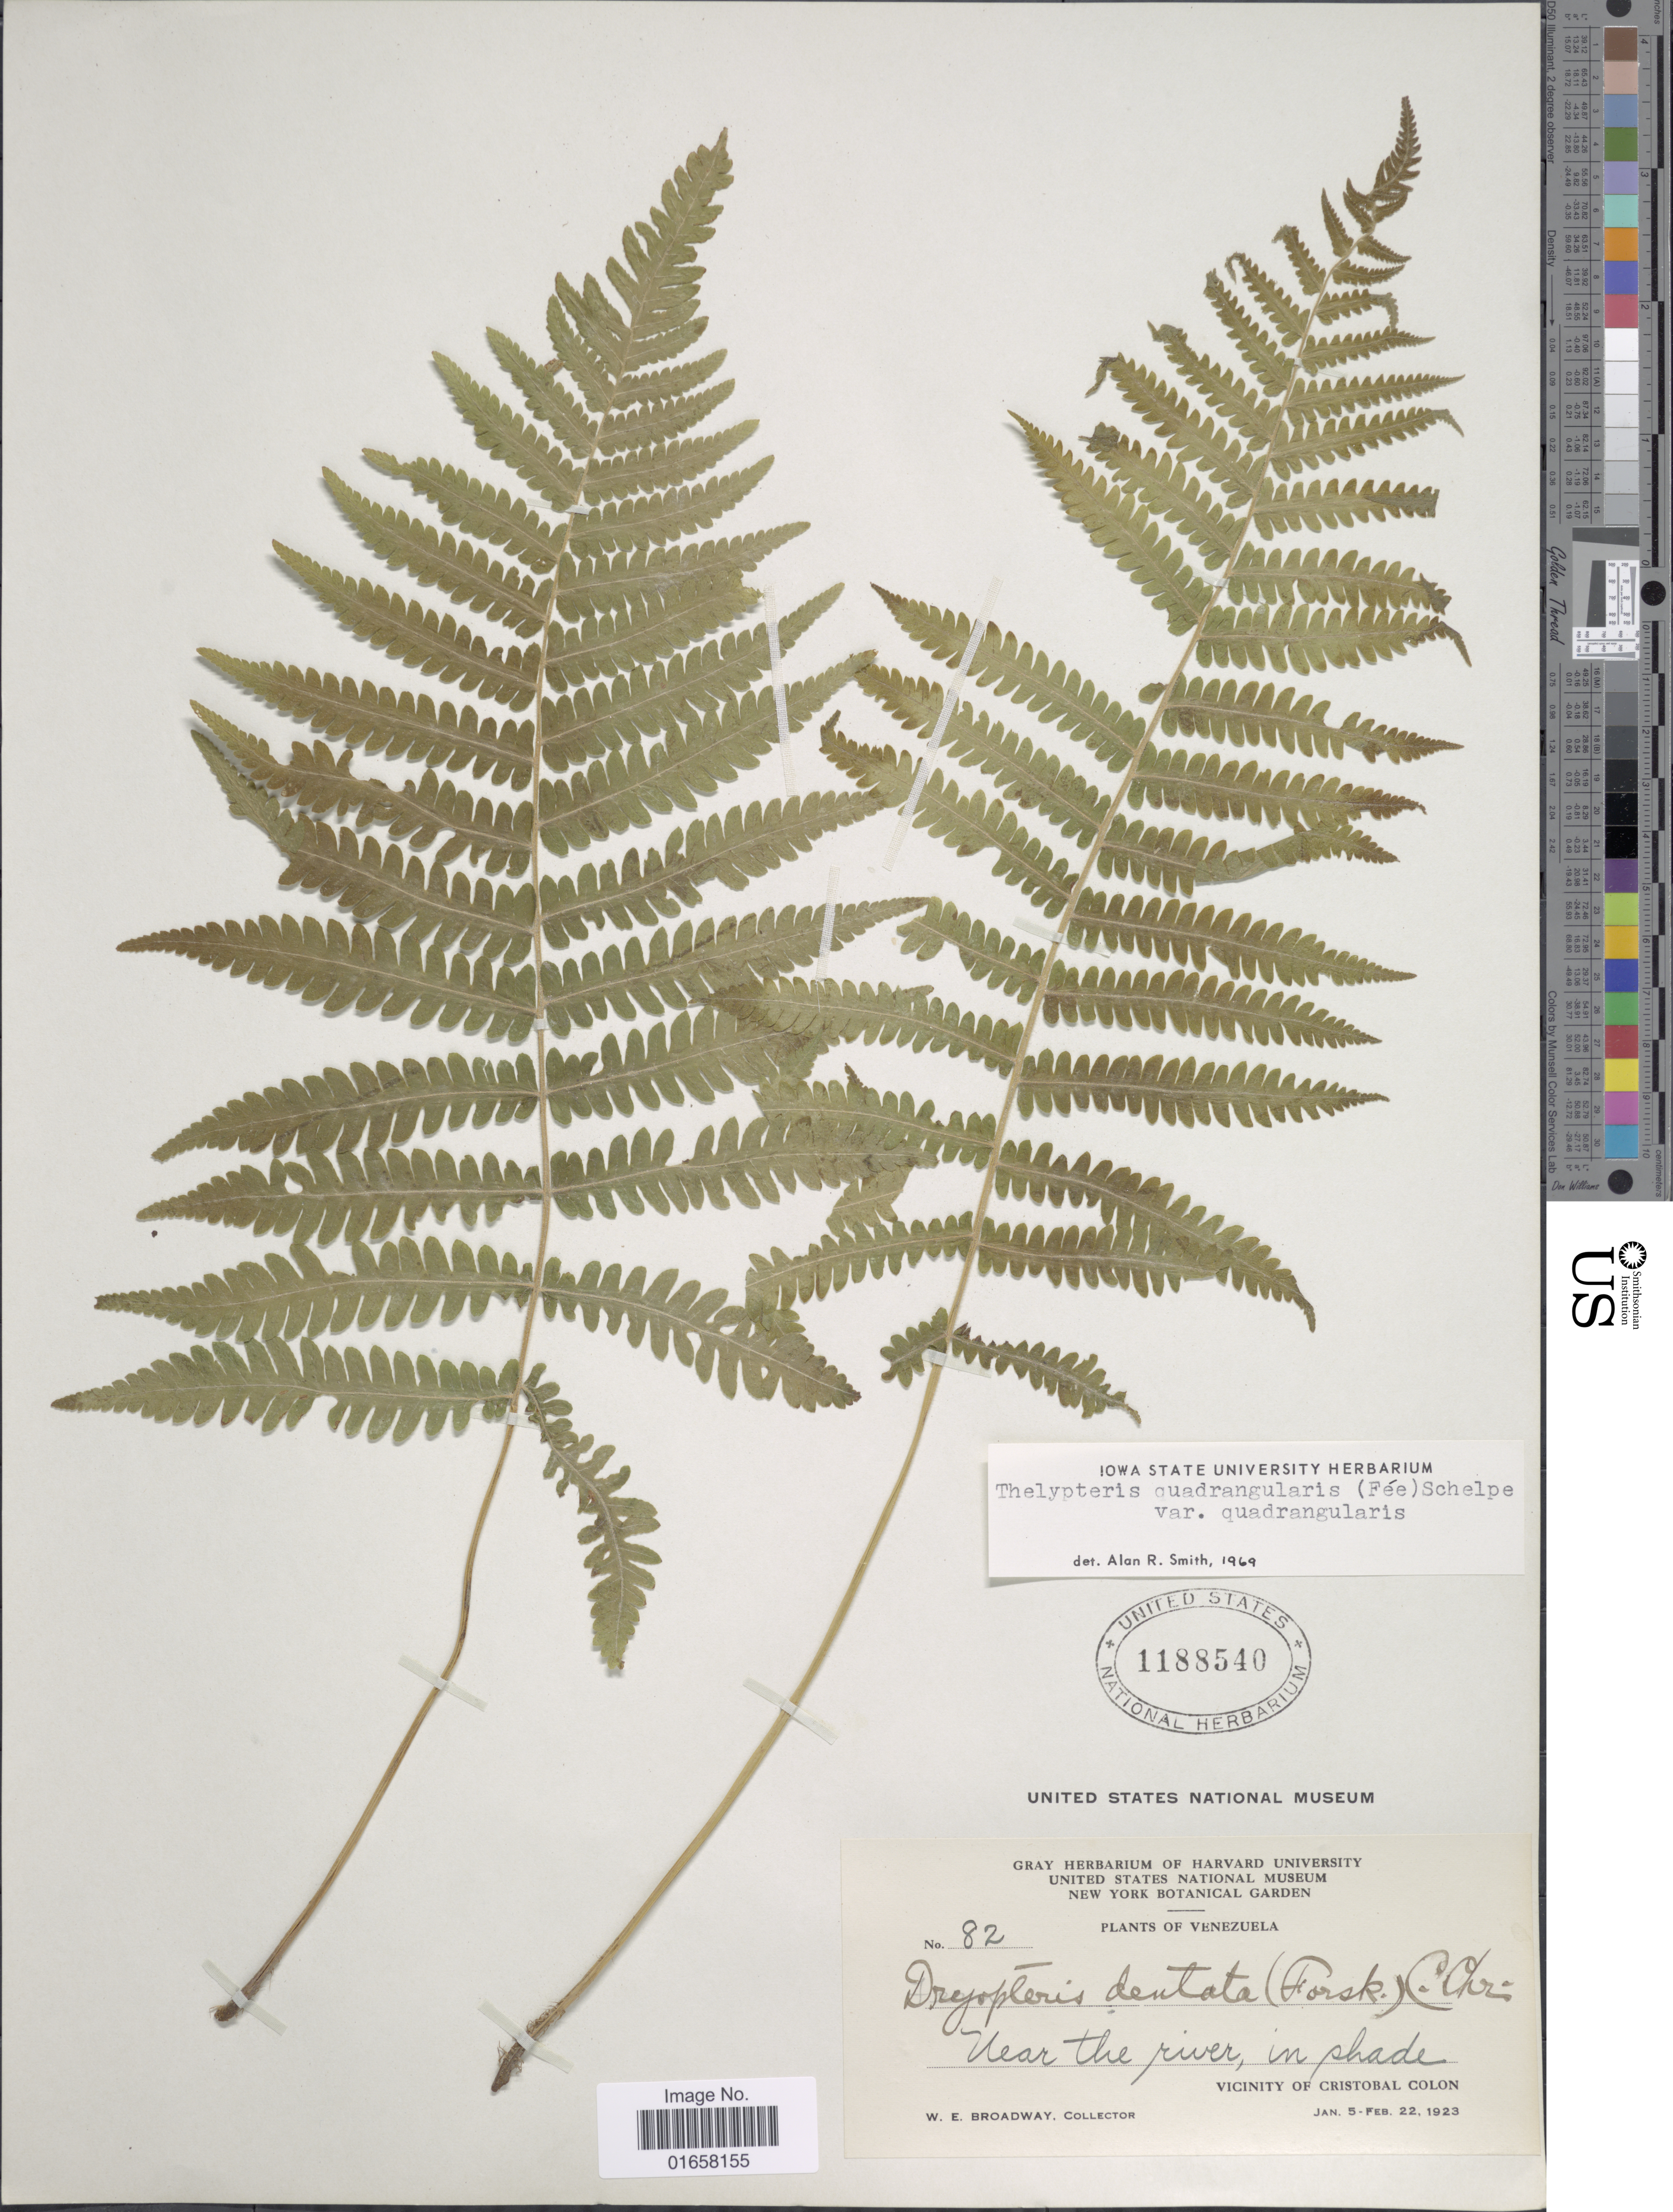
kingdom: Plantae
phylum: Tracheophyta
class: Polypodiopsida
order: Polypodiales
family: Thelypteridaceae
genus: Christella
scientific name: Christella hispidula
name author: (Decne.) Holttum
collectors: W. E. Broadway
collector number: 82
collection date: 1923-01-05/1923-02-22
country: Venezuela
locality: Near the river, Vicinity of Cristobal Colon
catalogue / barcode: US 1188540